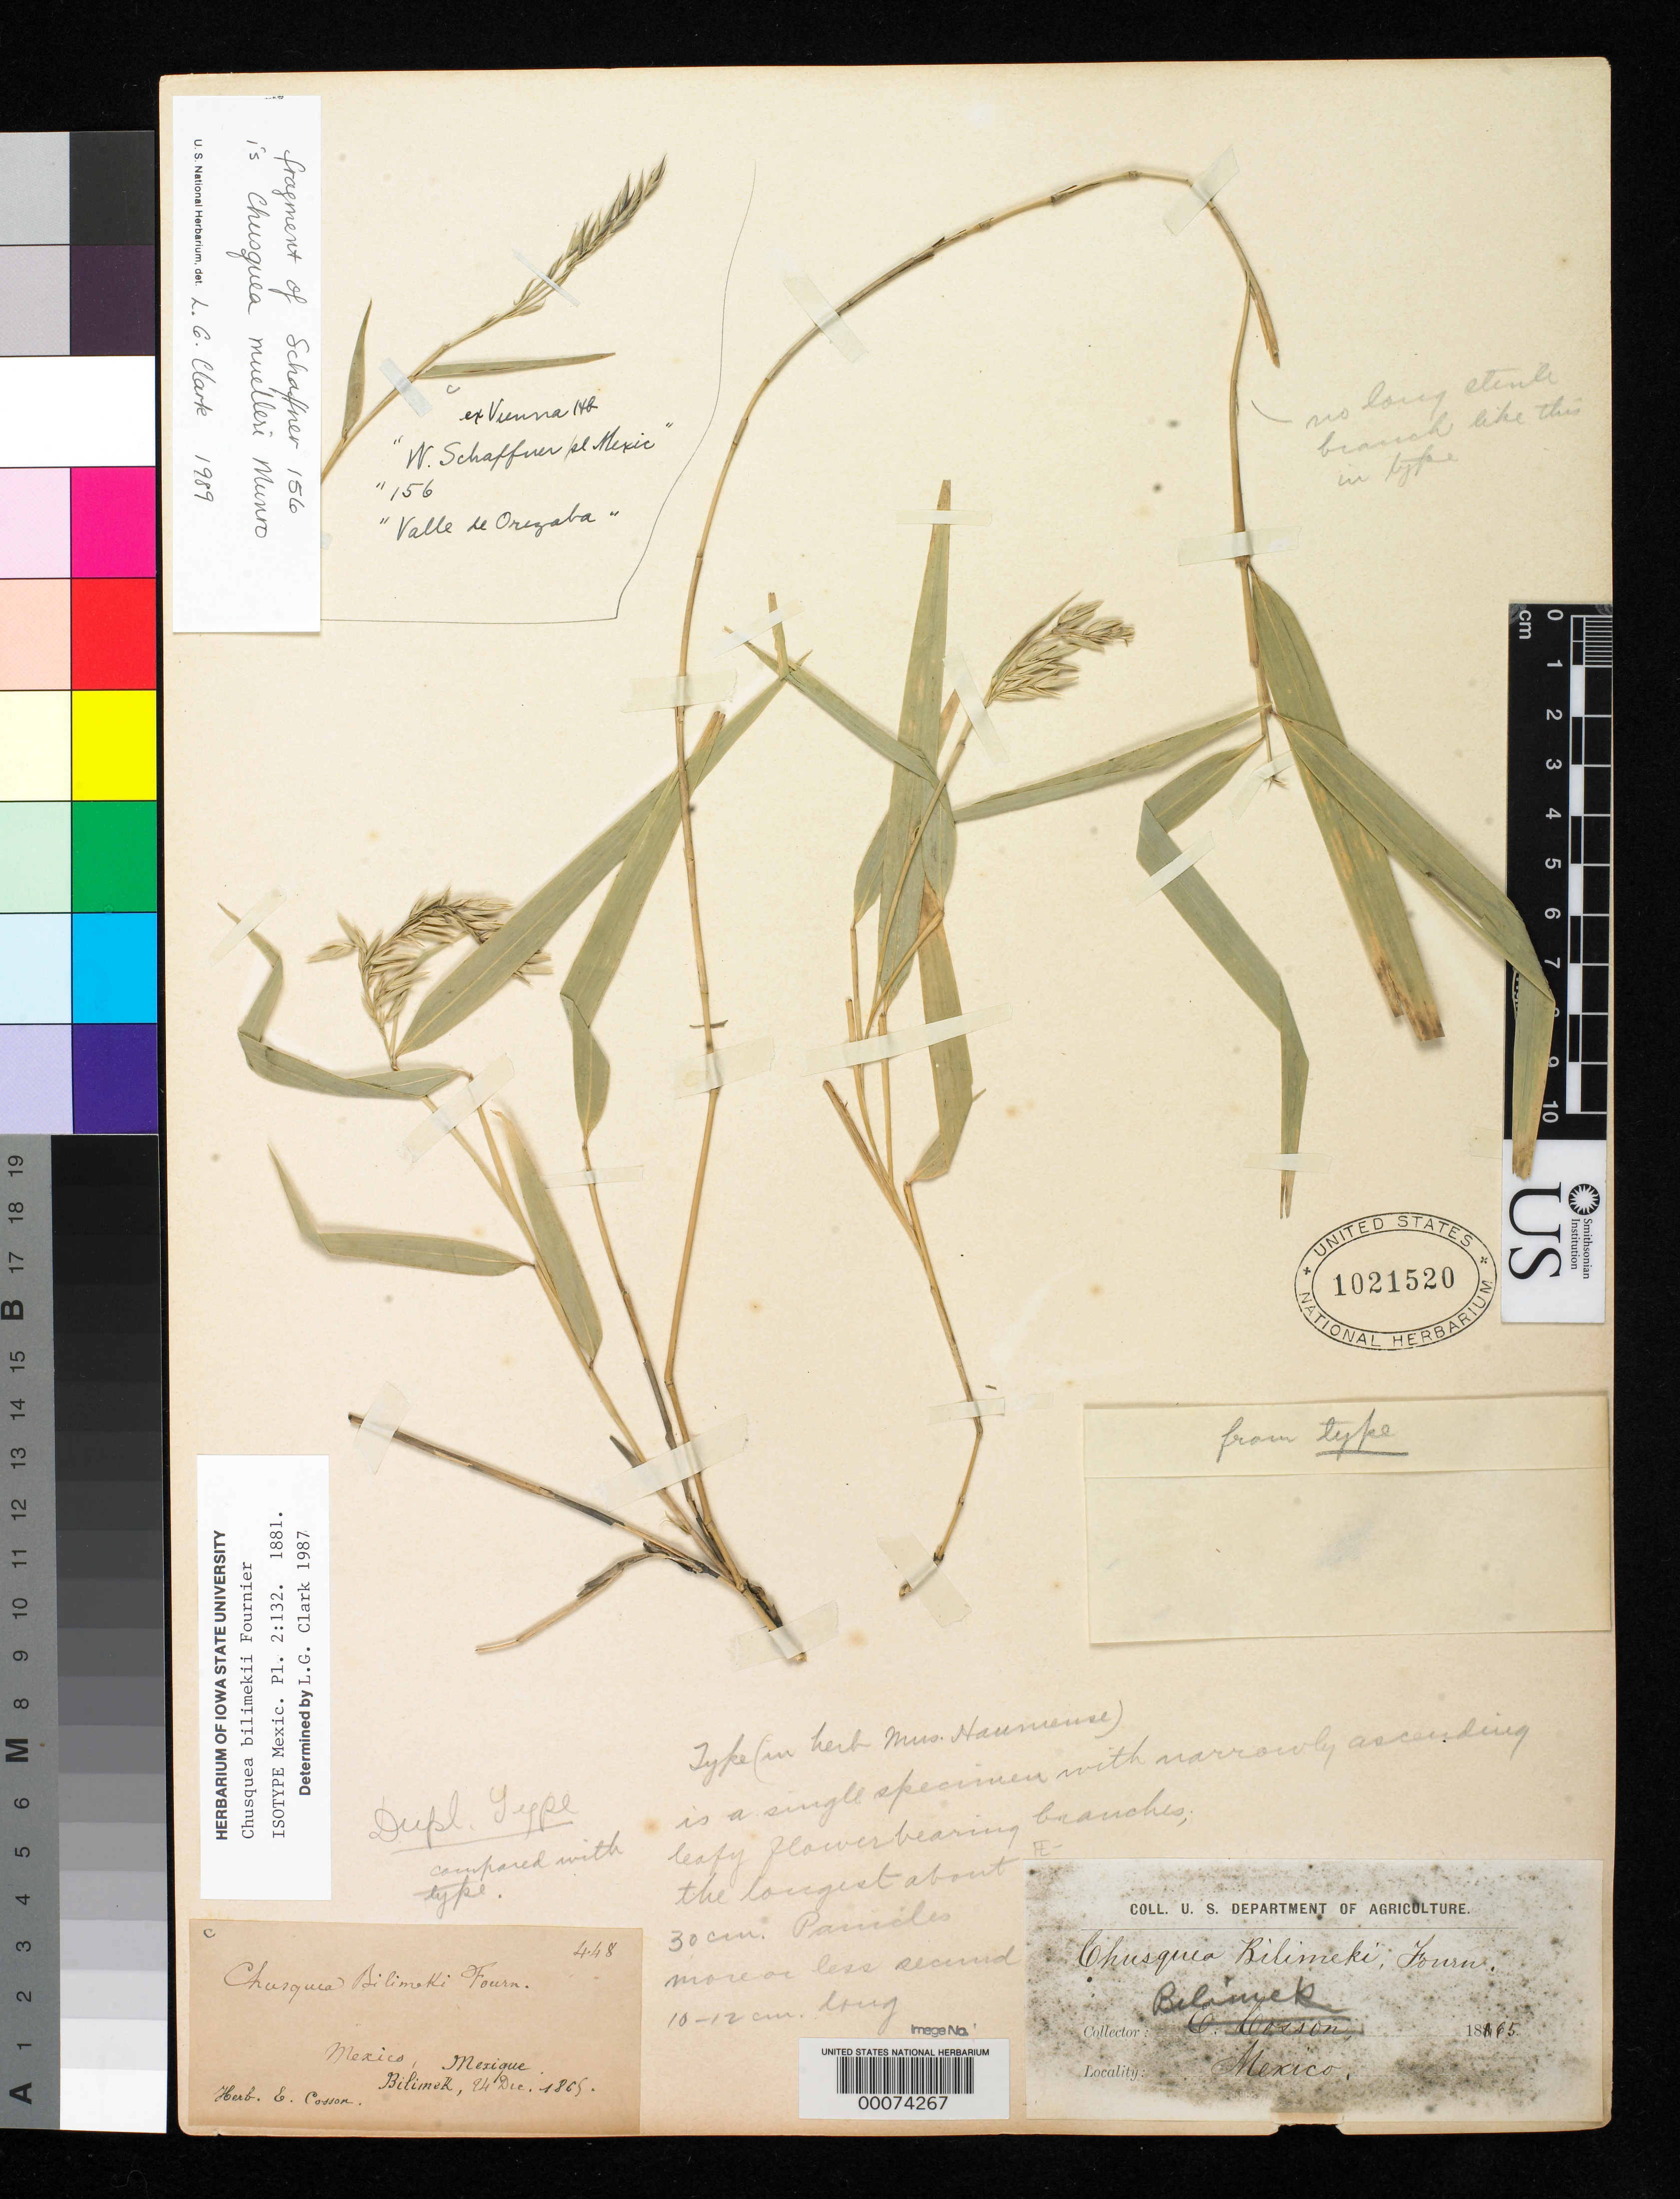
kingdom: Plantae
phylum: Tracheophyta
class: Liliopsida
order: Poales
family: Poaceae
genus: Chusquea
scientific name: Chusquea bilimekii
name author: E. Fourn.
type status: Isotype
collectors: D. Bilimek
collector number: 448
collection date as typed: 24 Dec 1865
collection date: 1865-12-24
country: Mexico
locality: E of Monserrat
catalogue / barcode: US 1021520